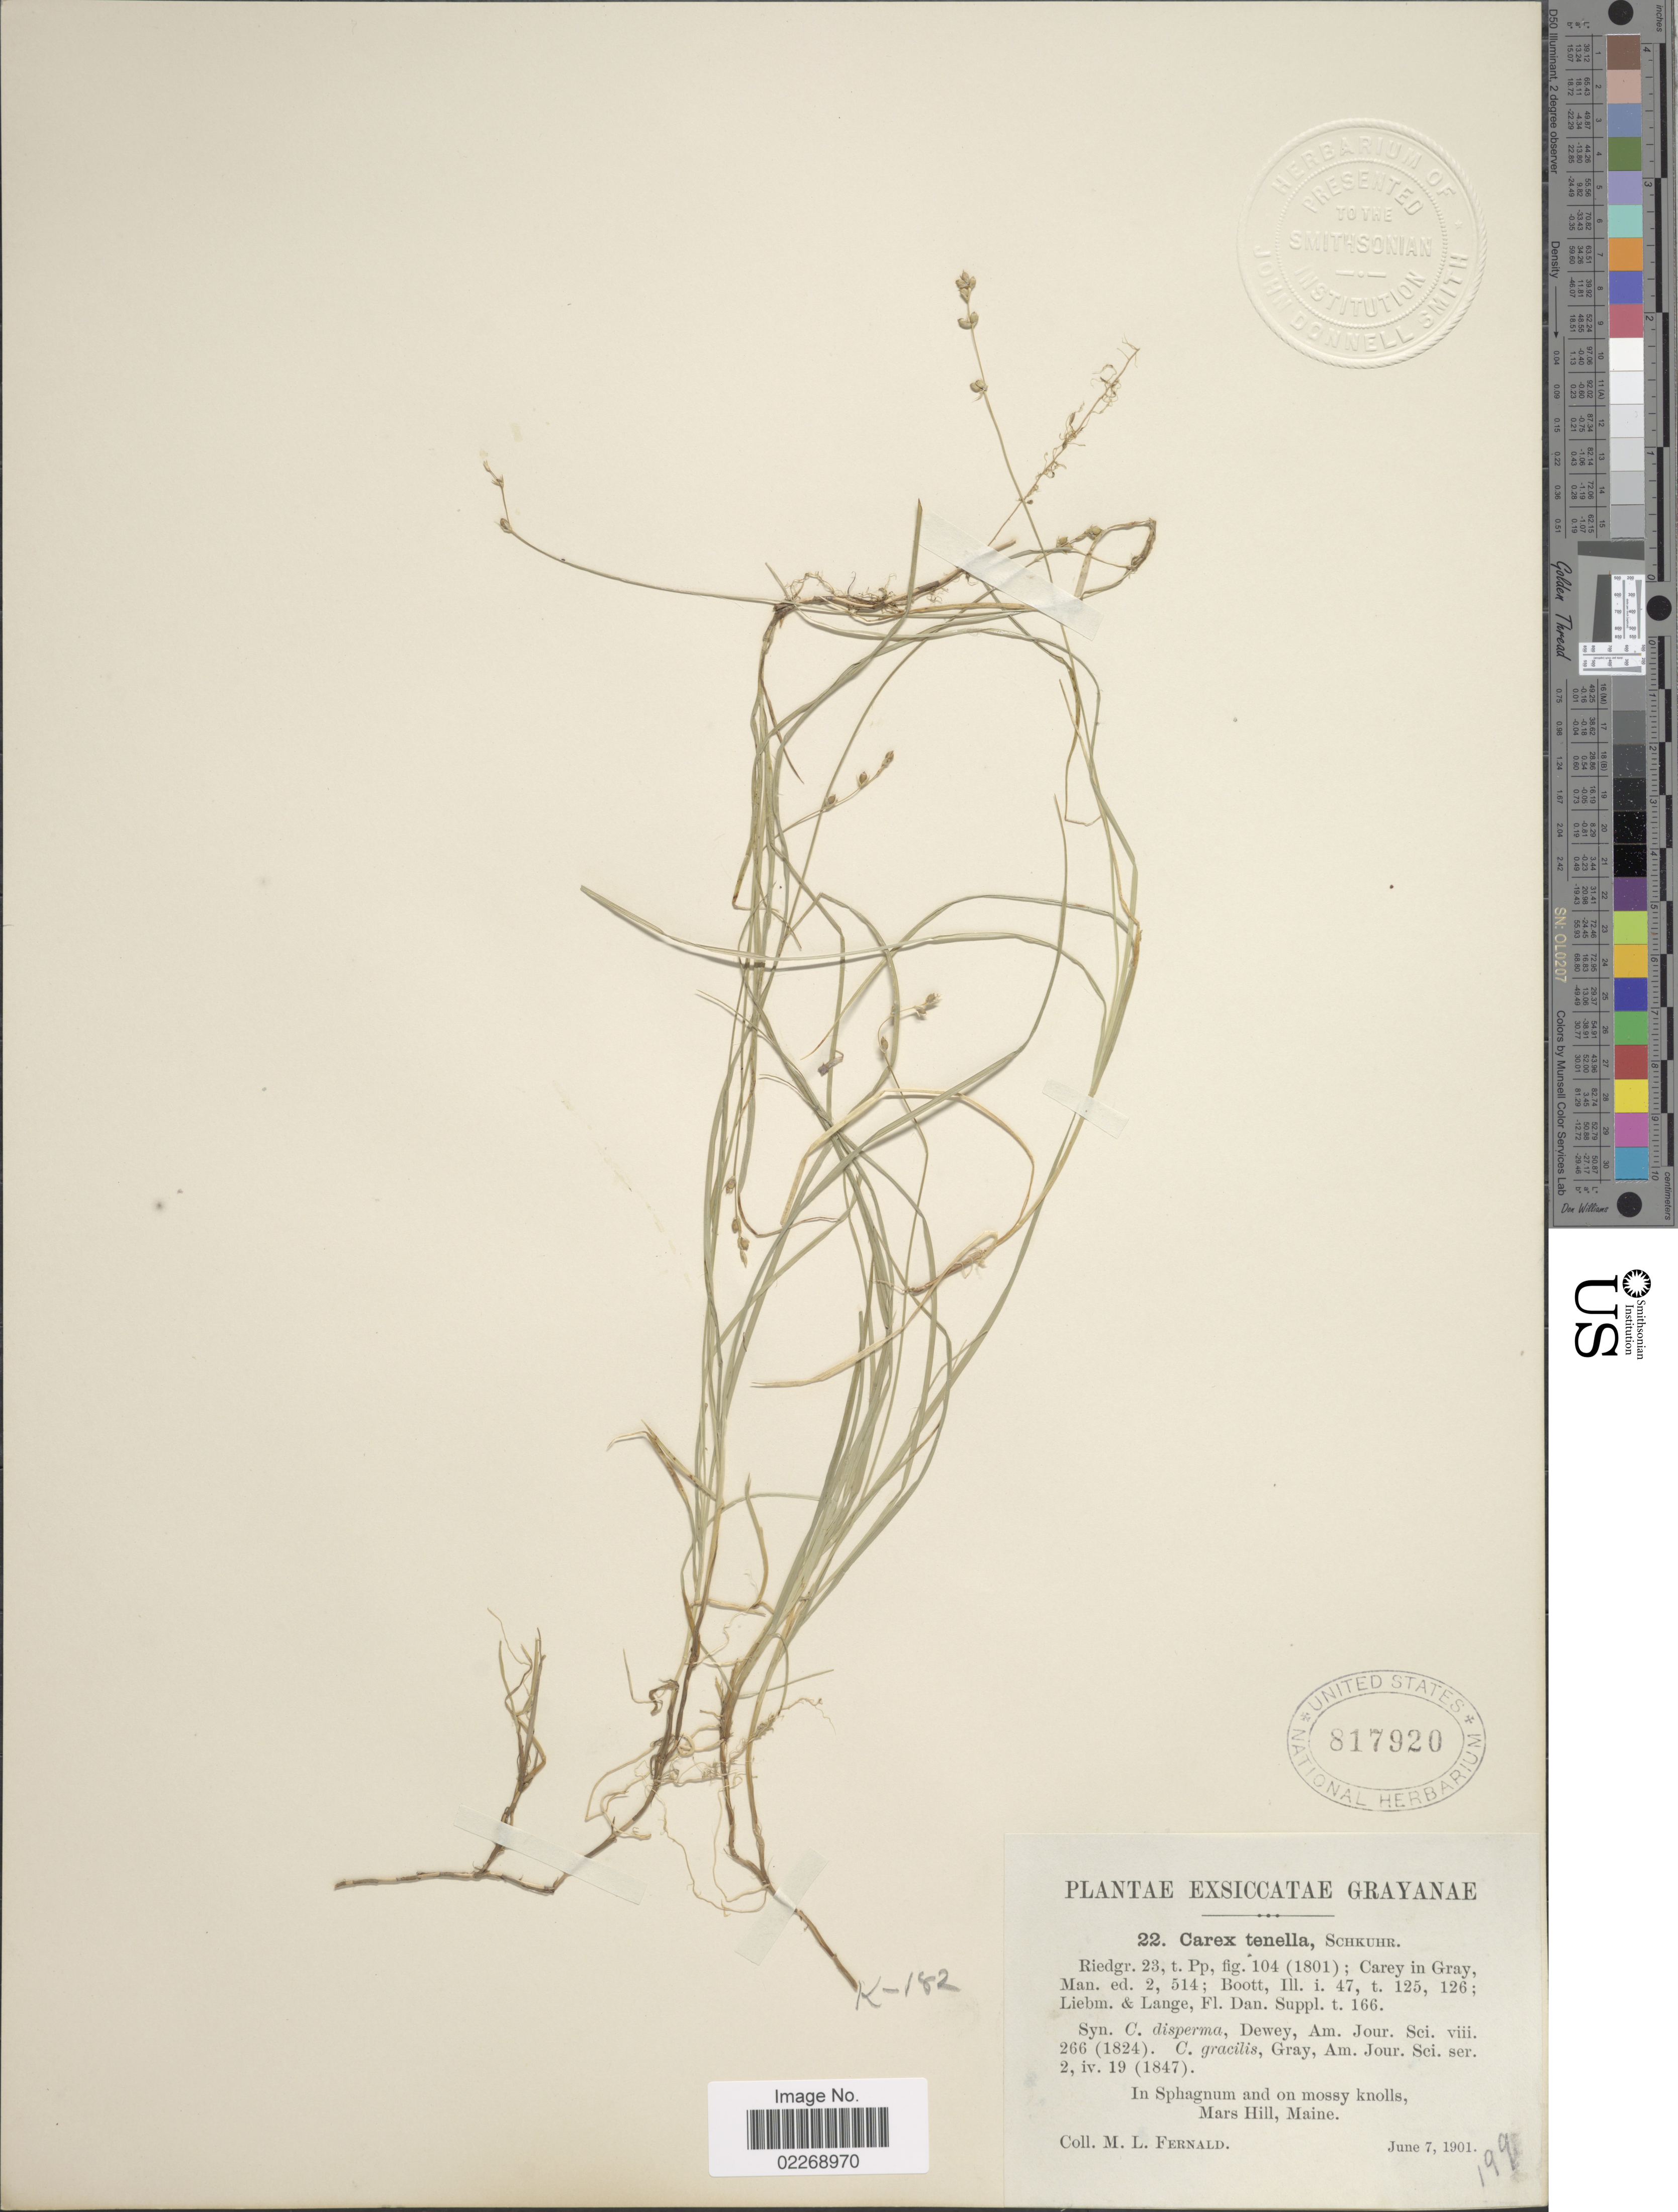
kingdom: Plantae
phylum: Tracheophyta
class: Liliopsida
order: Poales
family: Cyperaceae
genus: Carex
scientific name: Carex disperma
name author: Dewey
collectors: M. L. Fernald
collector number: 22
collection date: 1901-06-07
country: United States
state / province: Maine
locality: In Sphagnum and on mossy knolls, Mars Hill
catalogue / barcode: US 817920